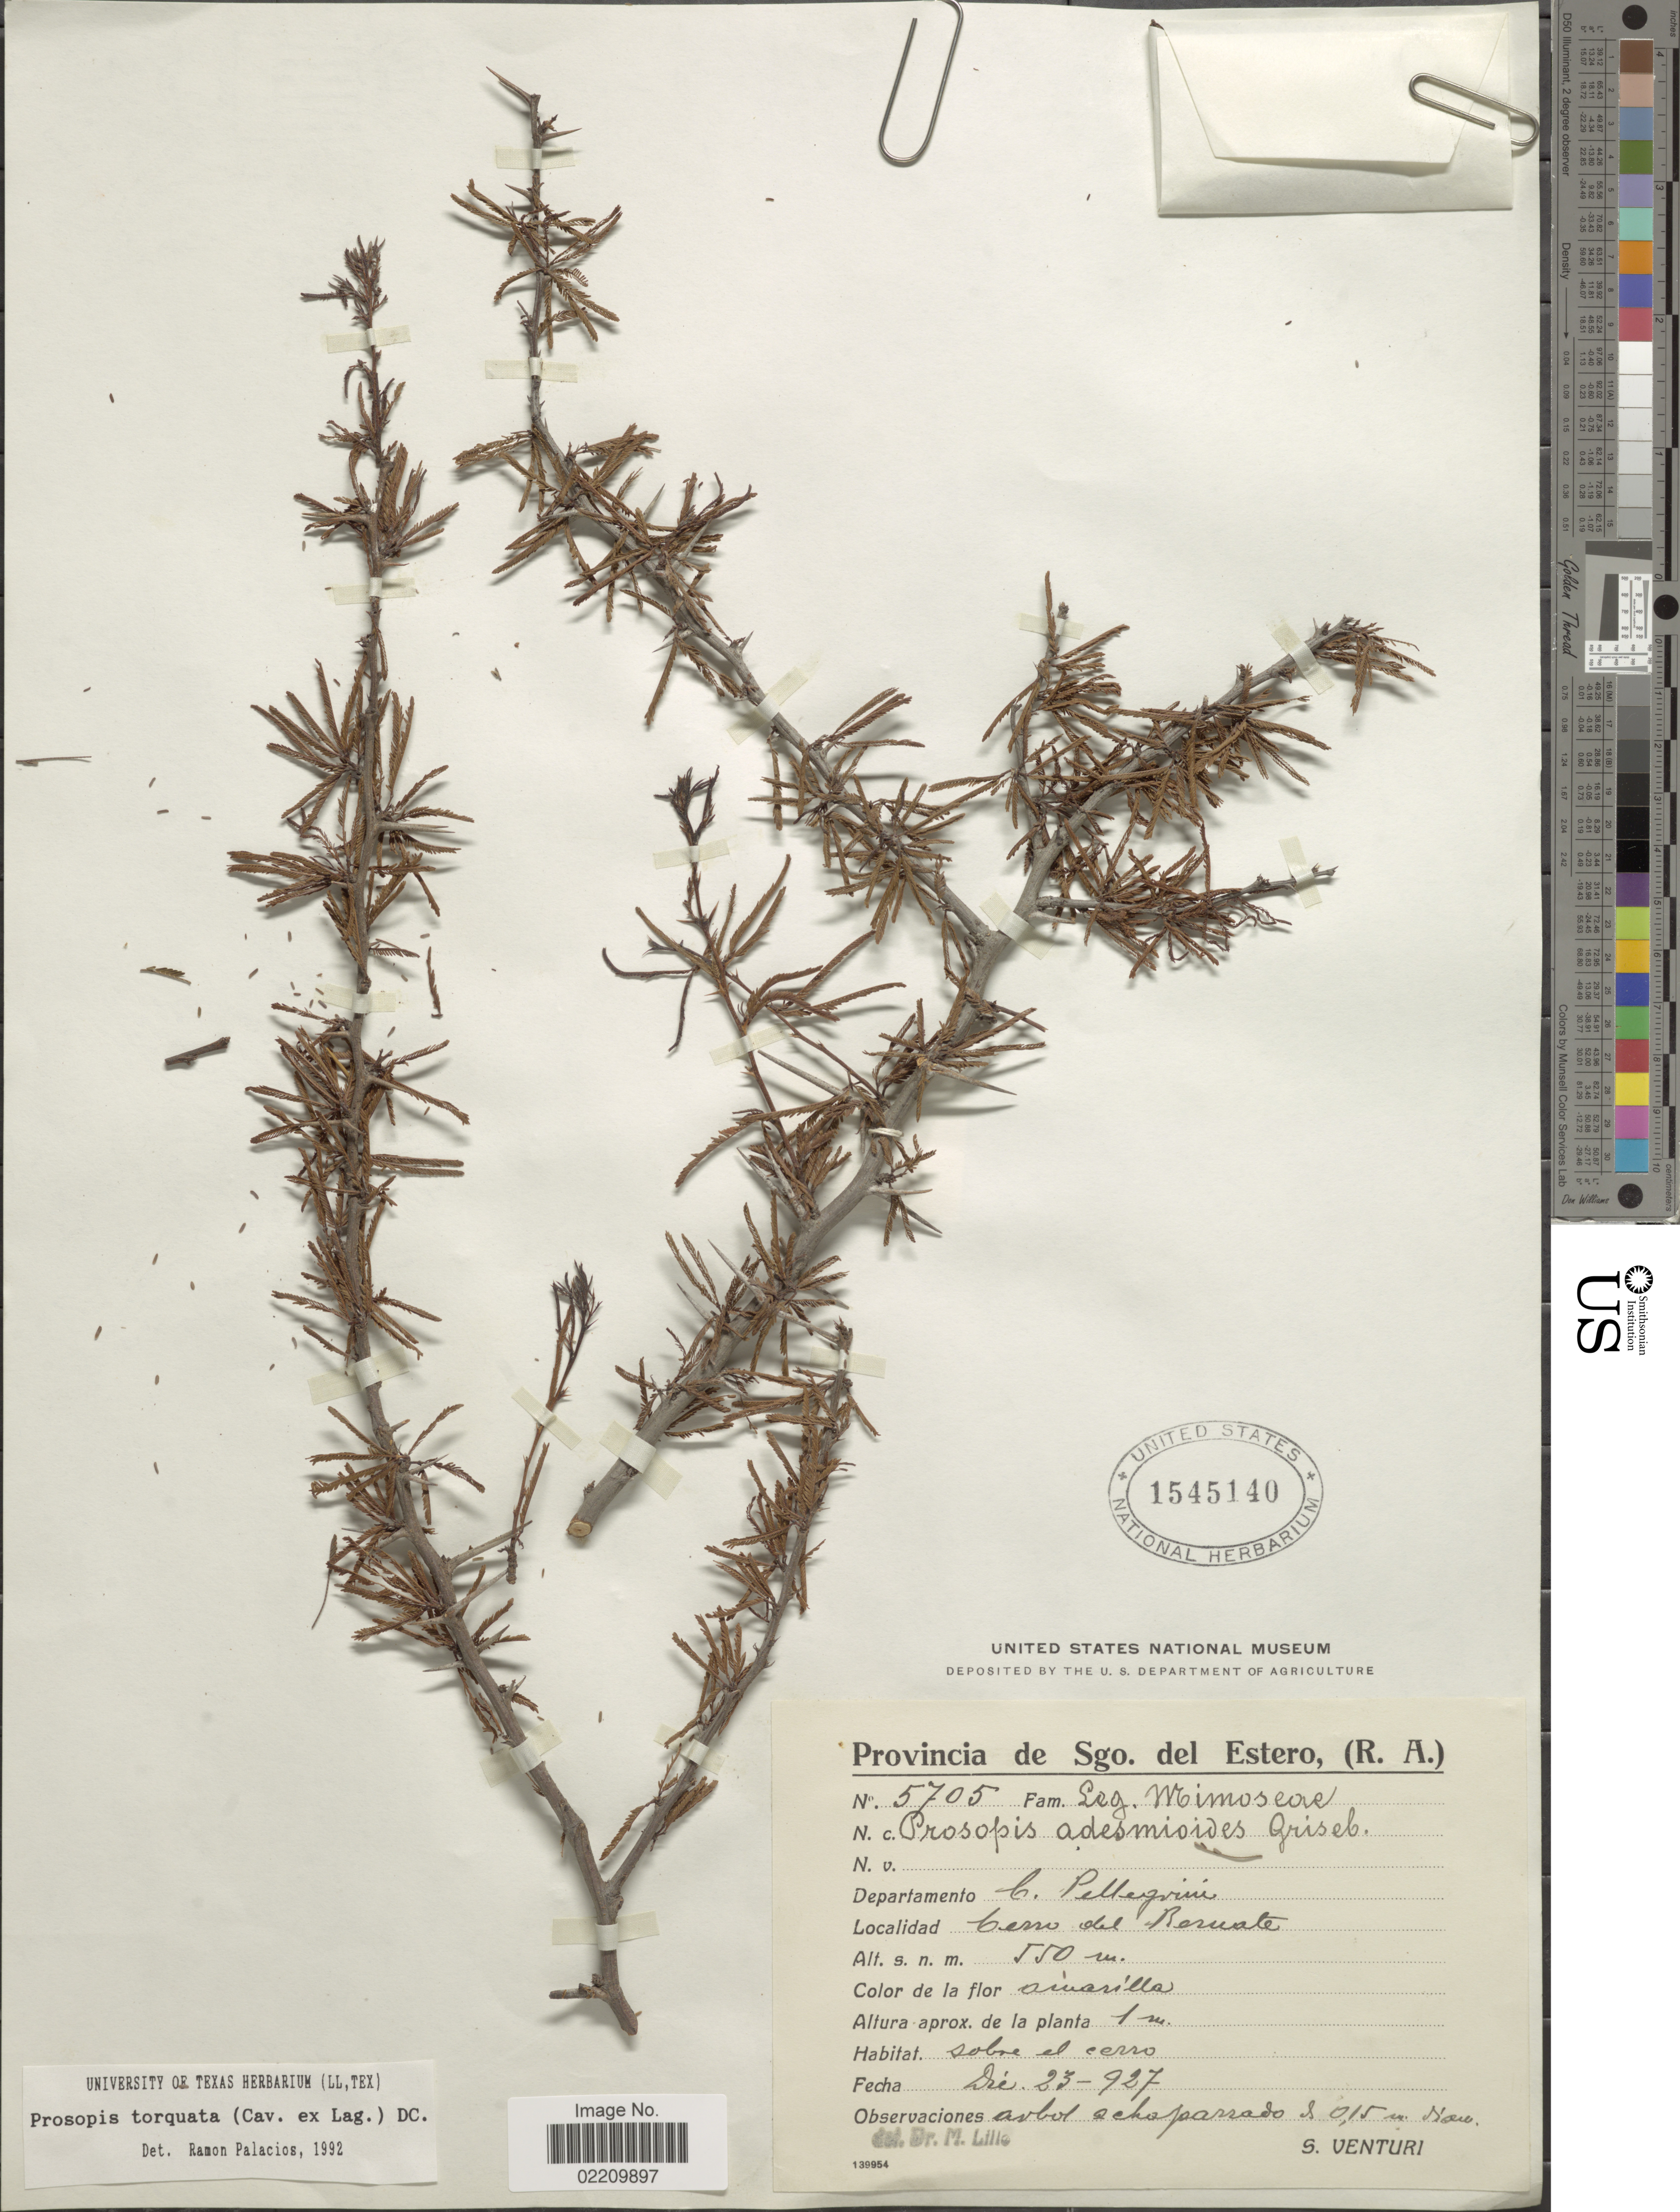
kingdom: Plantae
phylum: Tracheophyta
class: Magnoliopsida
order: Fabales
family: Fabaceae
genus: Strombocarpa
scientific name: Strombocarpa torquata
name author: (Lag.) Hutch.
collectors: S. Venturi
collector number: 5705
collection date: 1927-12-23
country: Argentina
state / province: Santiago del Estero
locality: Provincia de Sgo. del Estero, Departamento C. Pellegrini, Cerro del Remate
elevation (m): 550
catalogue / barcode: US 1545140